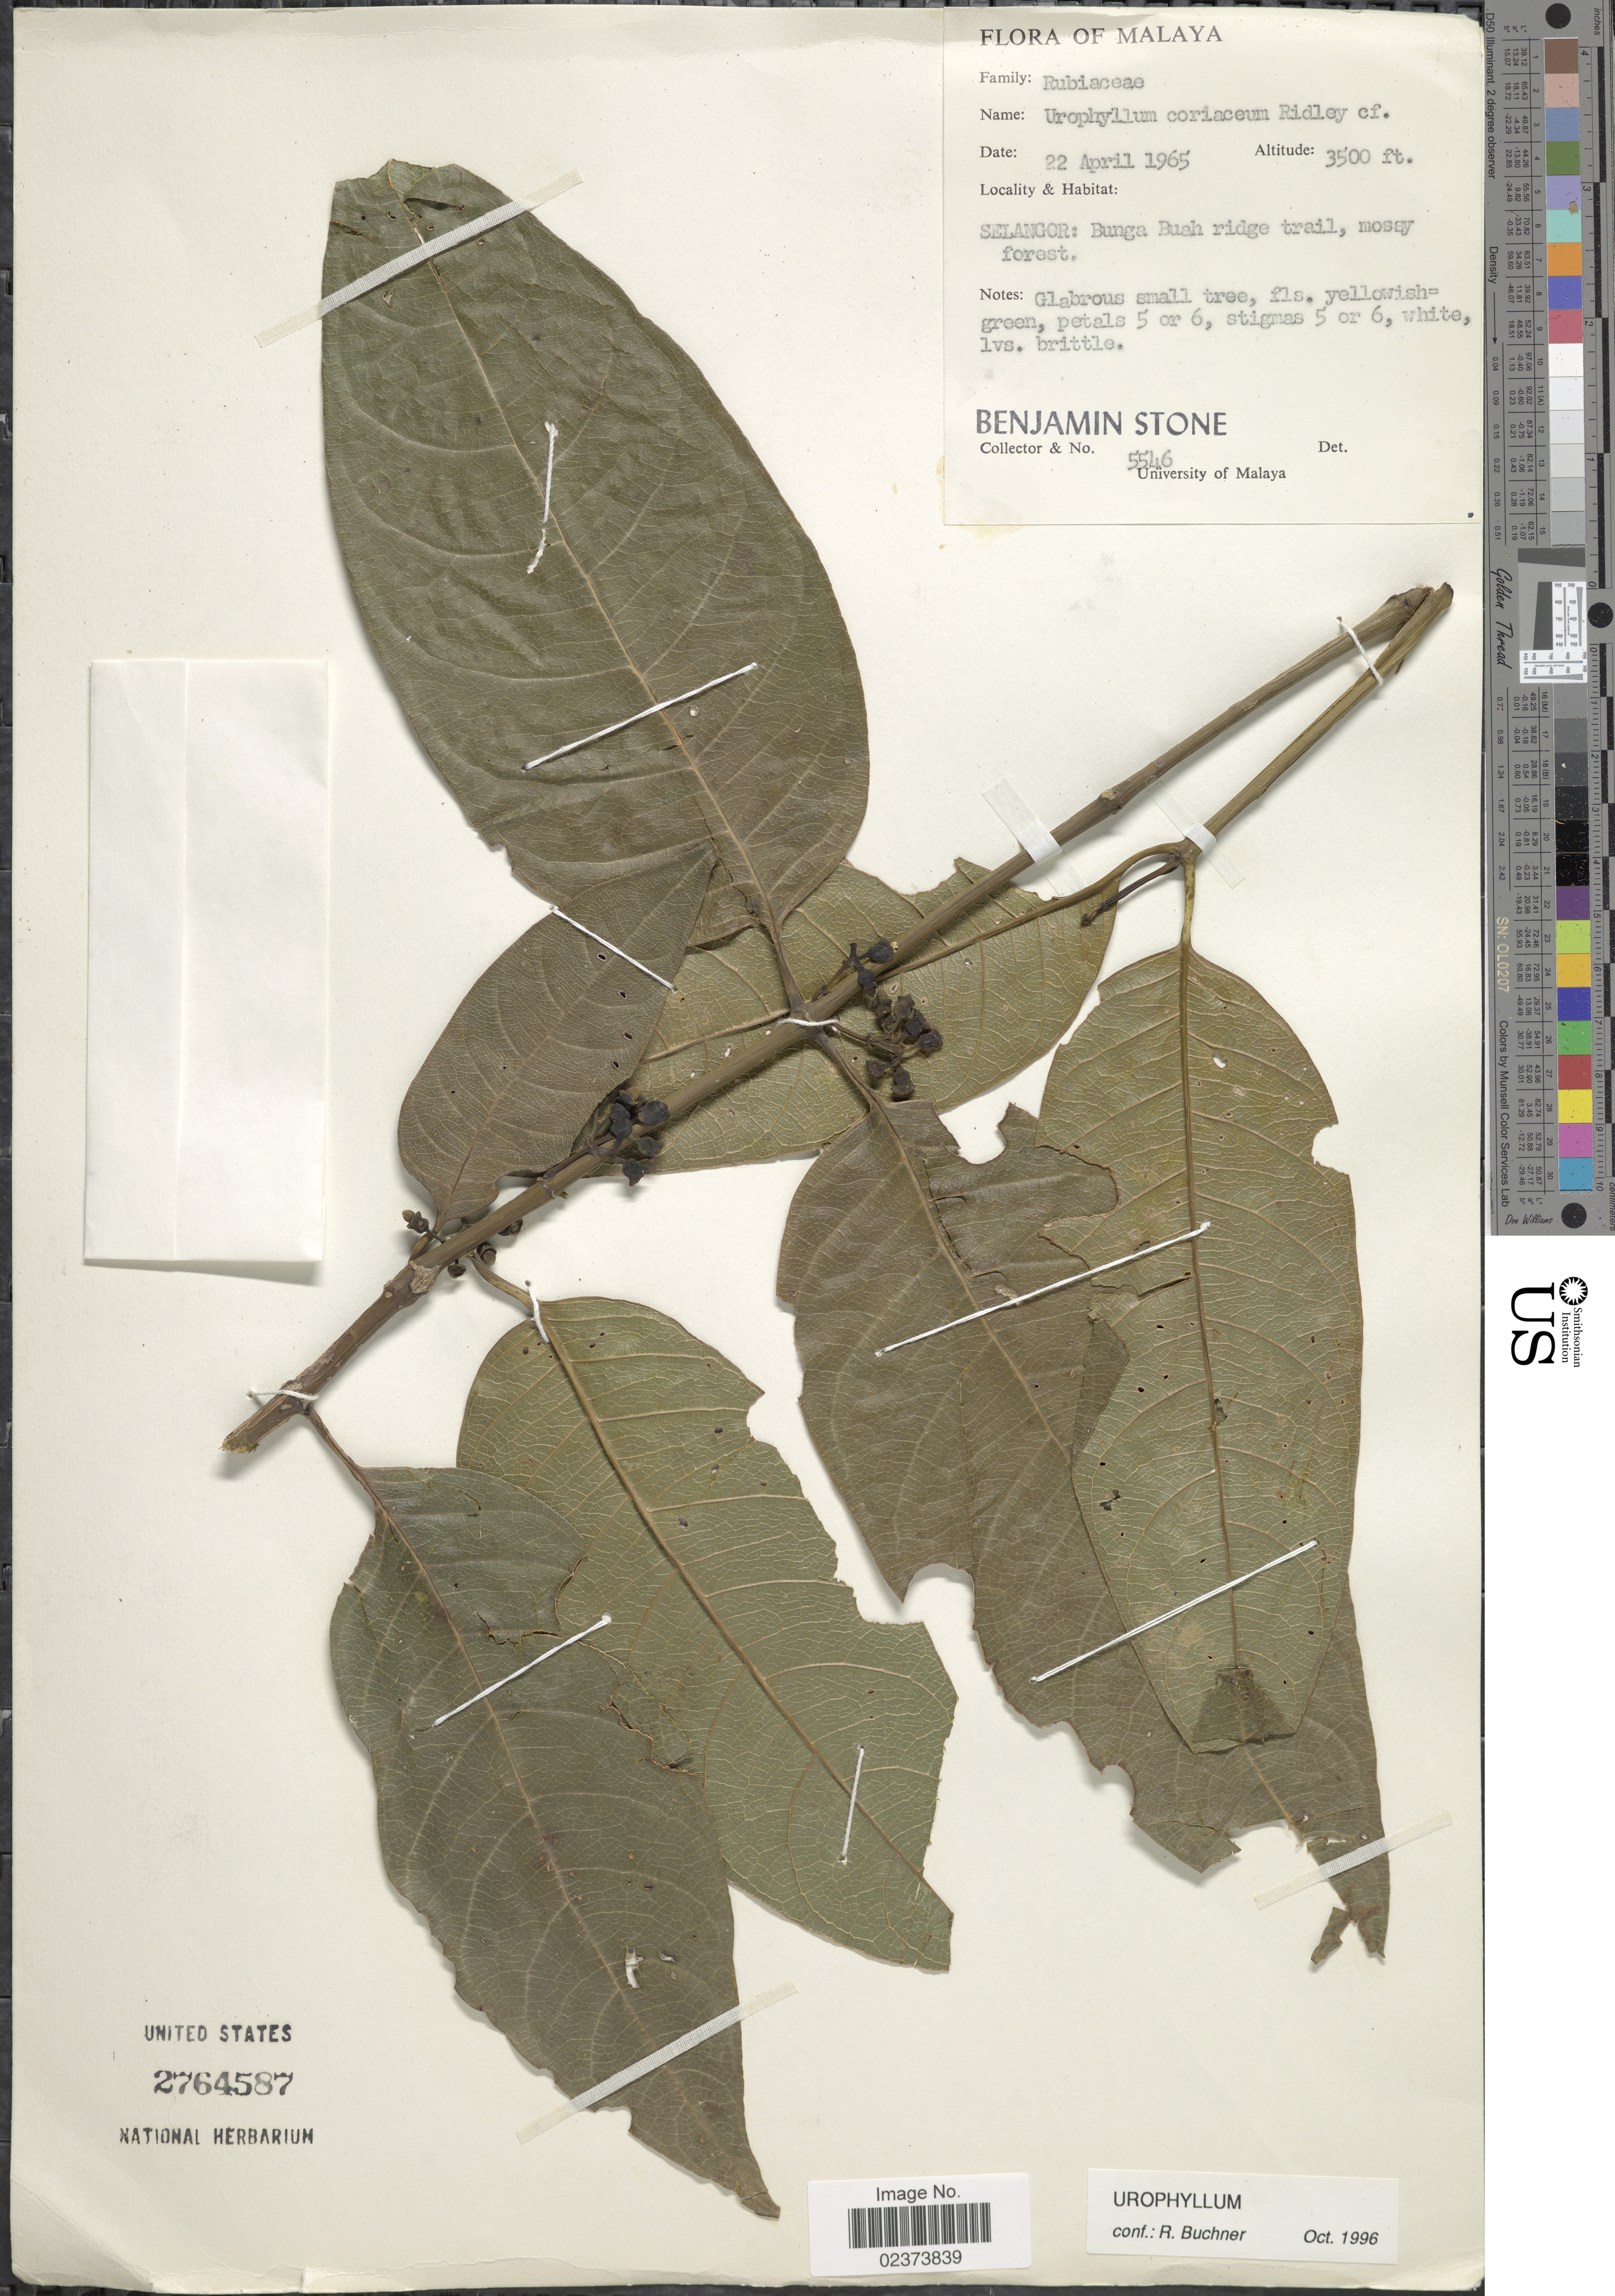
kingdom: Plantae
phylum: Tracheophyta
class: Magnoliopsida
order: Gentianales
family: Rubiaceae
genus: Urophyllum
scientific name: Urophyllum coriaceum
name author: Miq.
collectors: B. C. Stone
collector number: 5546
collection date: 1965-04-22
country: Malaysia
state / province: Selangor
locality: Malaya, Selangor, Bunga Buah ridge trail, mosey forest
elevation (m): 1067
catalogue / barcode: US 2764587